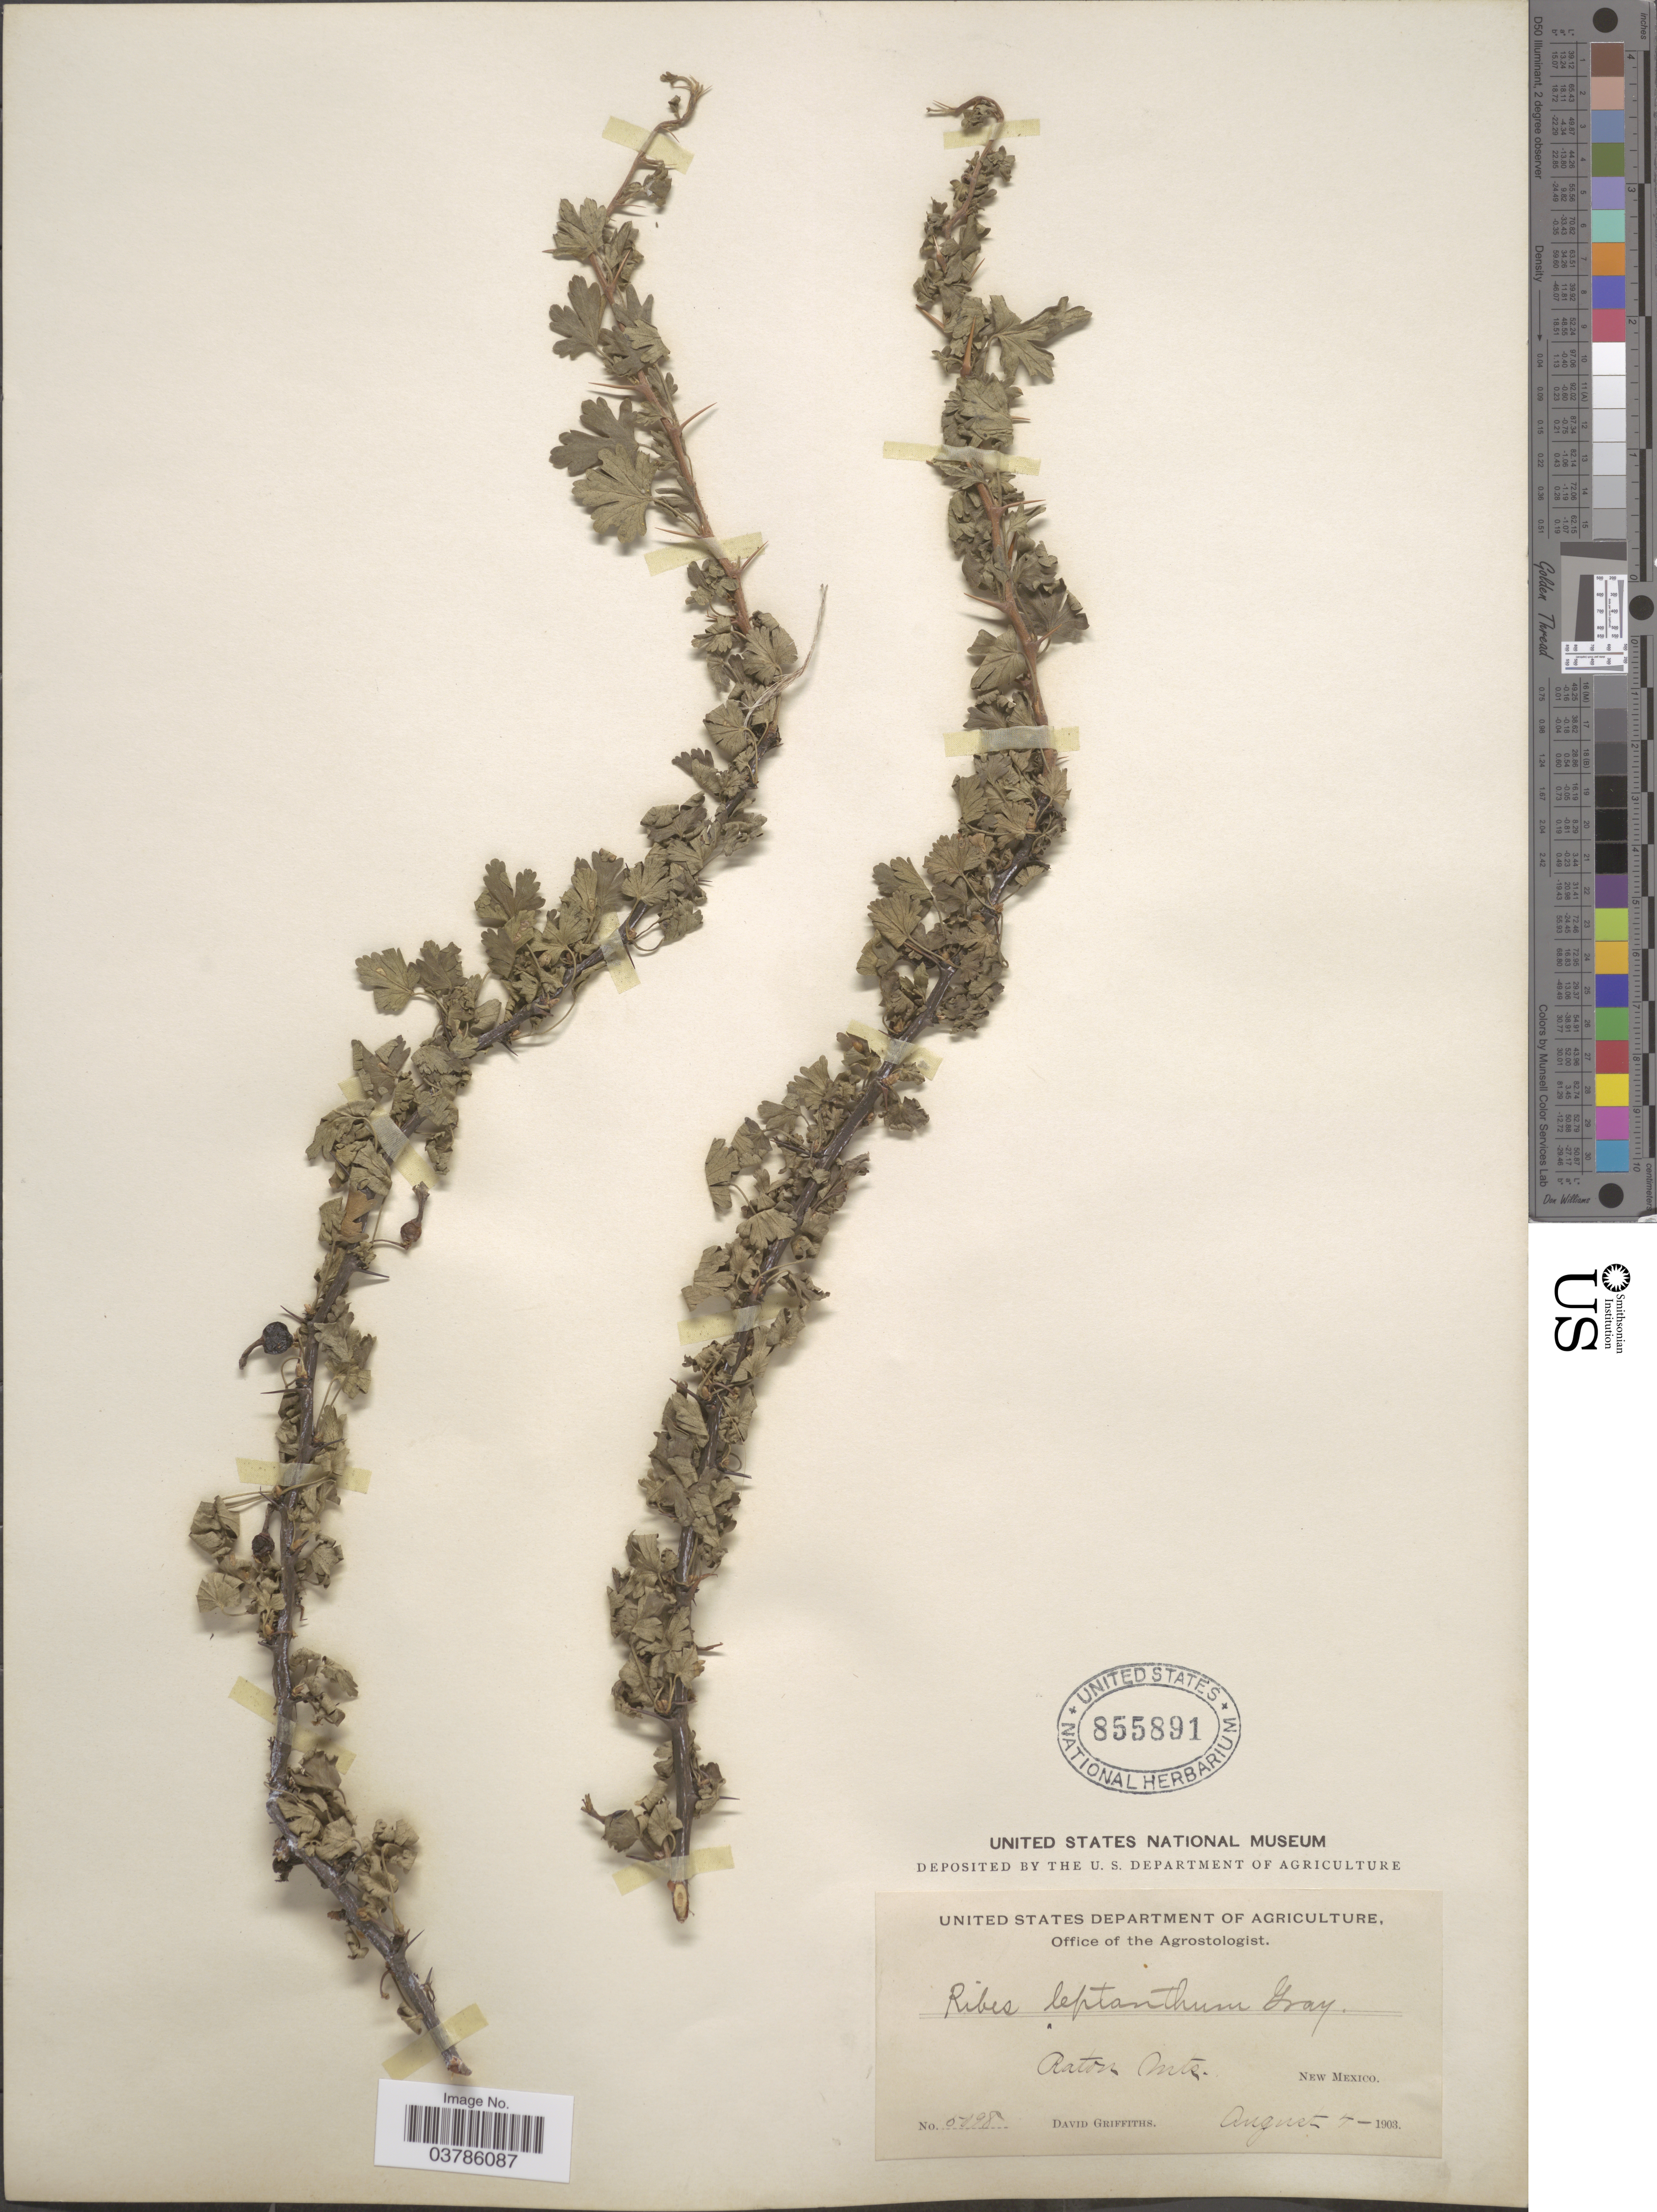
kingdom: Plantae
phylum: Tracheophyta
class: Magnoliopsida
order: Saxifragales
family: Grossulariaceae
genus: Ribes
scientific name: Ribes leptanthum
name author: A. Gray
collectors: D. Griffiths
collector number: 5098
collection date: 1903-08-04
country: United States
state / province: New Mexico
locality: Raton Mts.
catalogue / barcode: US 855891